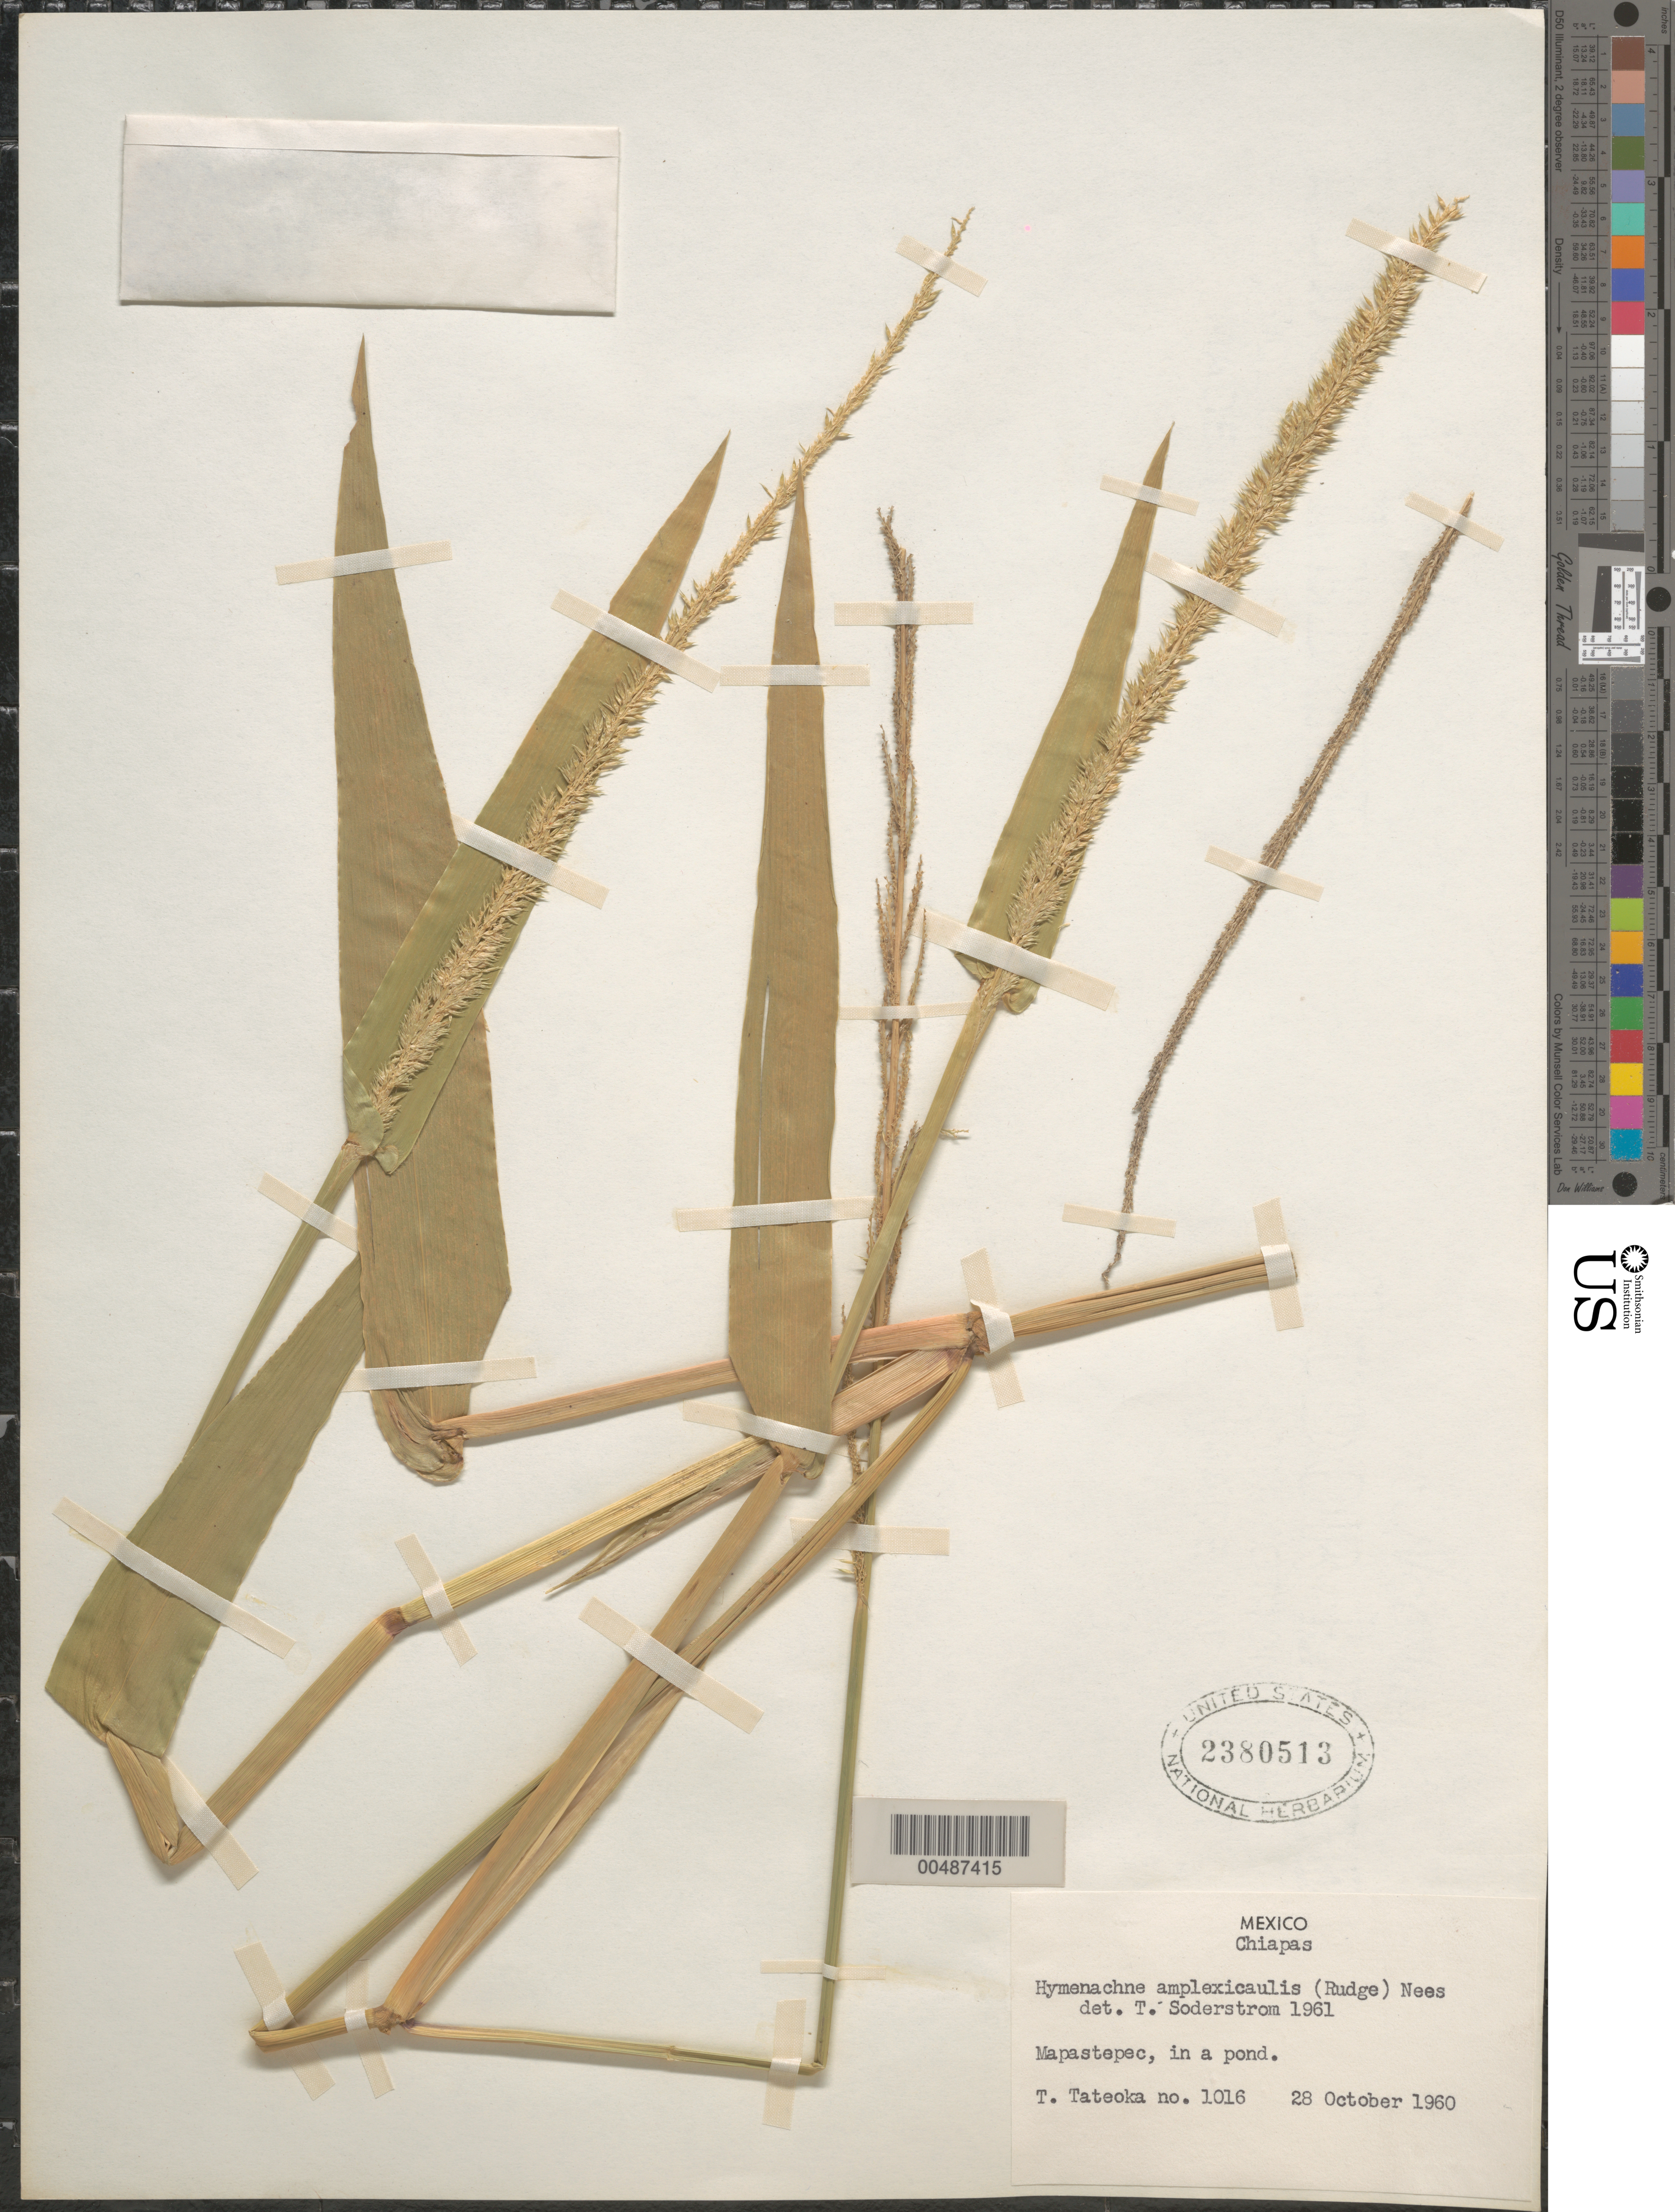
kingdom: Plantae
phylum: Tracheophyta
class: Liliopsida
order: Poales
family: Poaceae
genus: Hymenachne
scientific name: Hymenachne amplexicaulis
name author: (Rudge) Nees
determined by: Soderstrom, T. R.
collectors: T. Teteoka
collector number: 1016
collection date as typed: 28 Oct 1960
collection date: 1960-10-28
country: Mexico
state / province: Chiapas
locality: Mapastepec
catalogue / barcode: US 2380513